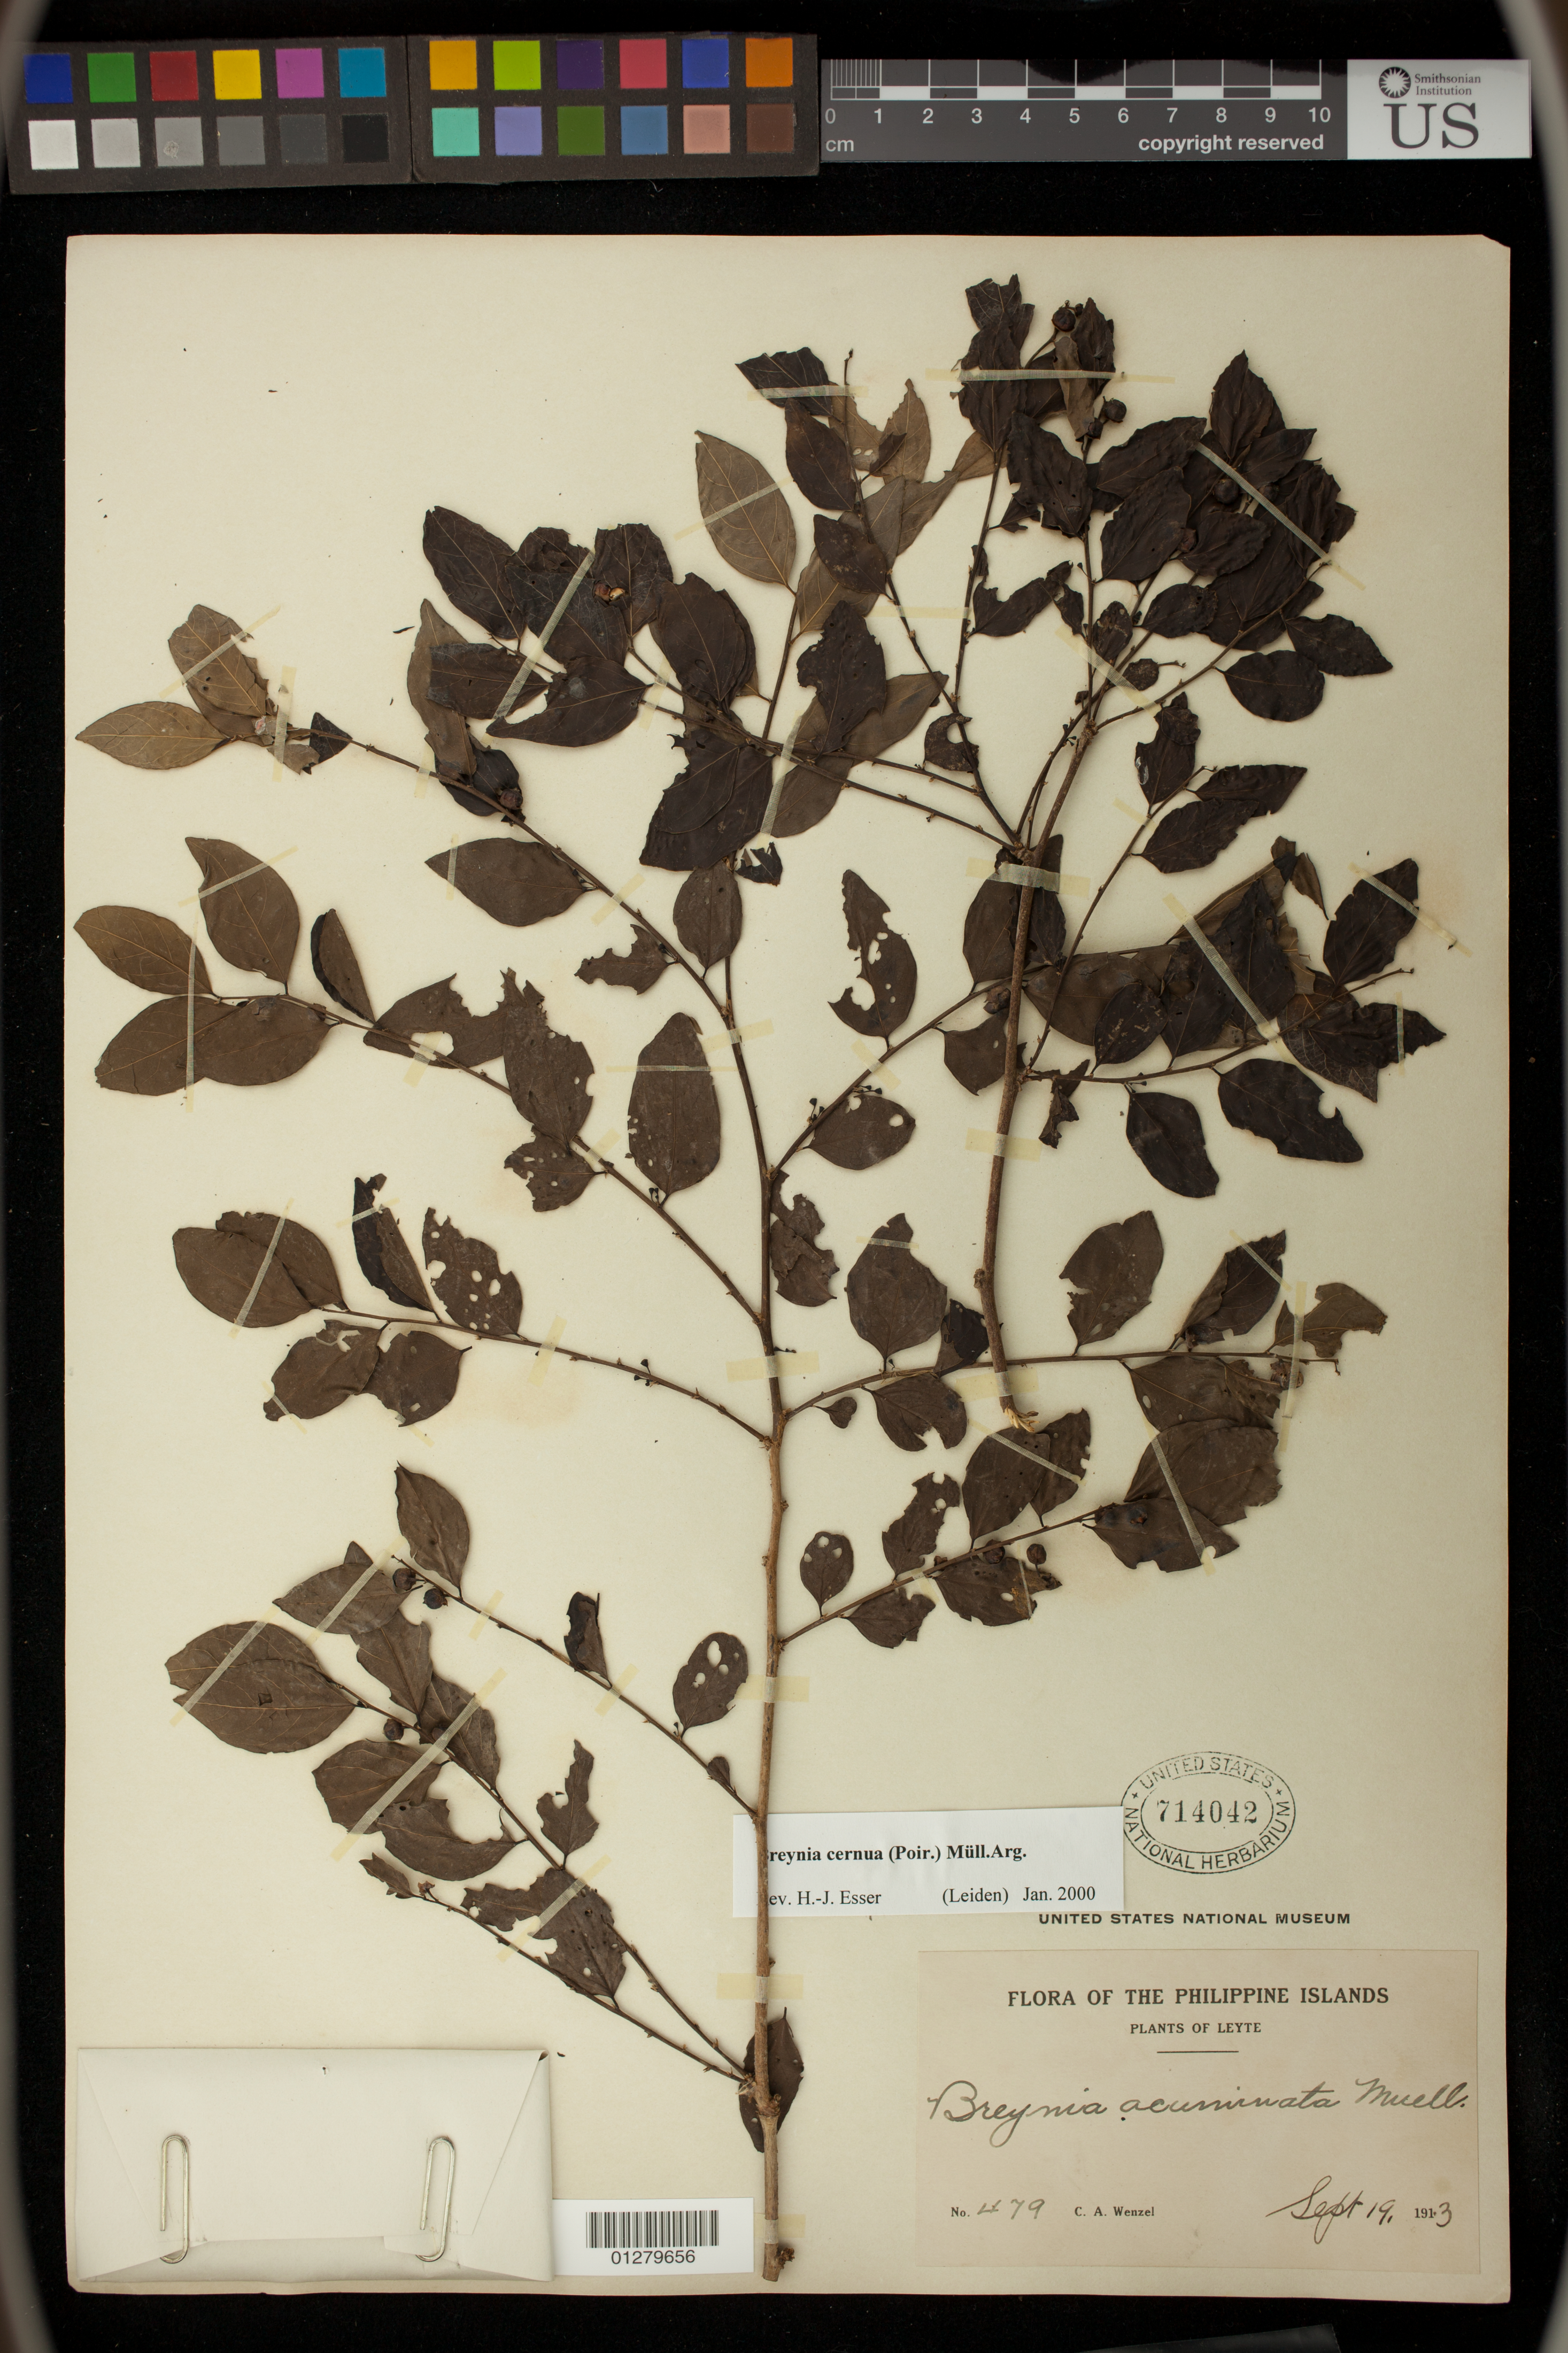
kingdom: Plantae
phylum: Tracheophyta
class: Magnoliopsida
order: Malpighiales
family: Phyllanthaceae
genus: Breynia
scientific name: Breynia cernua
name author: (Poir.) Müll. Arg.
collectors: C. Wenzel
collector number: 479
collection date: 1913-09-19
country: Philippines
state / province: Eastern Visayas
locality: Leyte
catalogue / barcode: US 714042